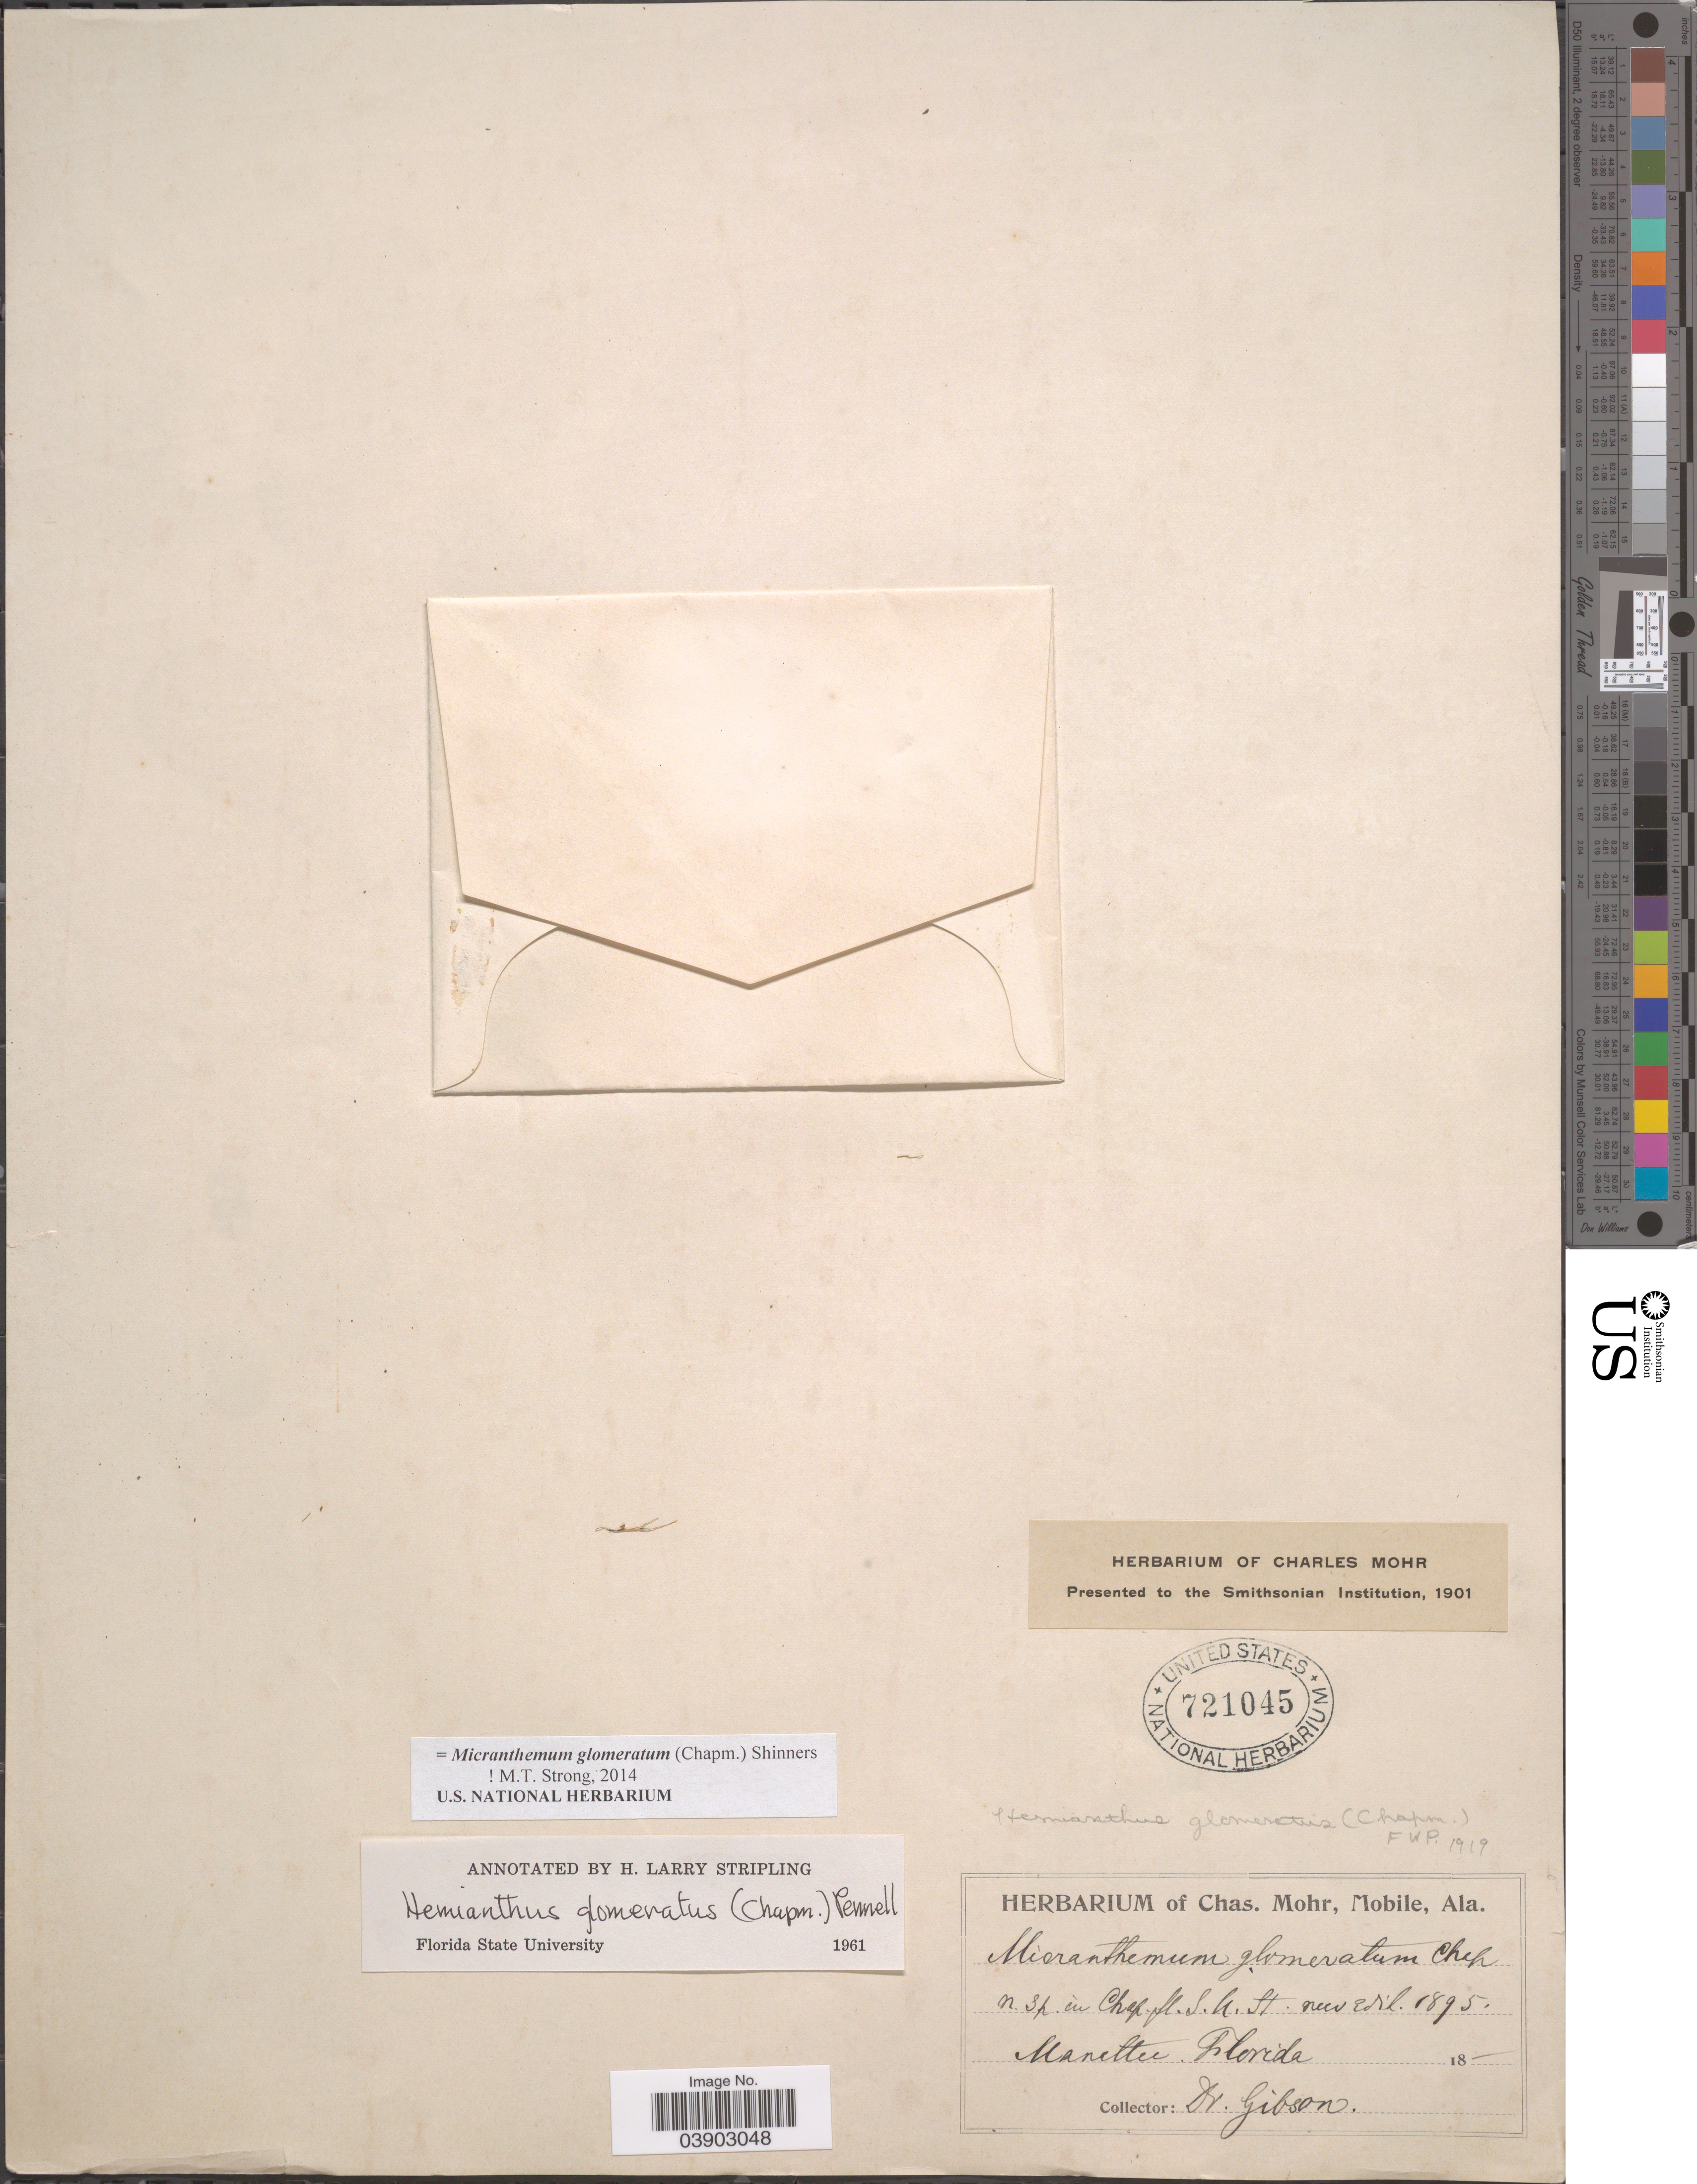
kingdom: Plantae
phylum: Tracheophyta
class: Magnoliopsida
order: Lamiales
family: Linderniaceae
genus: Micranthemum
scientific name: Micranthemum glomeratum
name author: (Chapm.) Shinners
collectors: Gibson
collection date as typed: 18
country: United States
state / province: Florida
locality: Manattee.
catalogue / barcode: US 721045